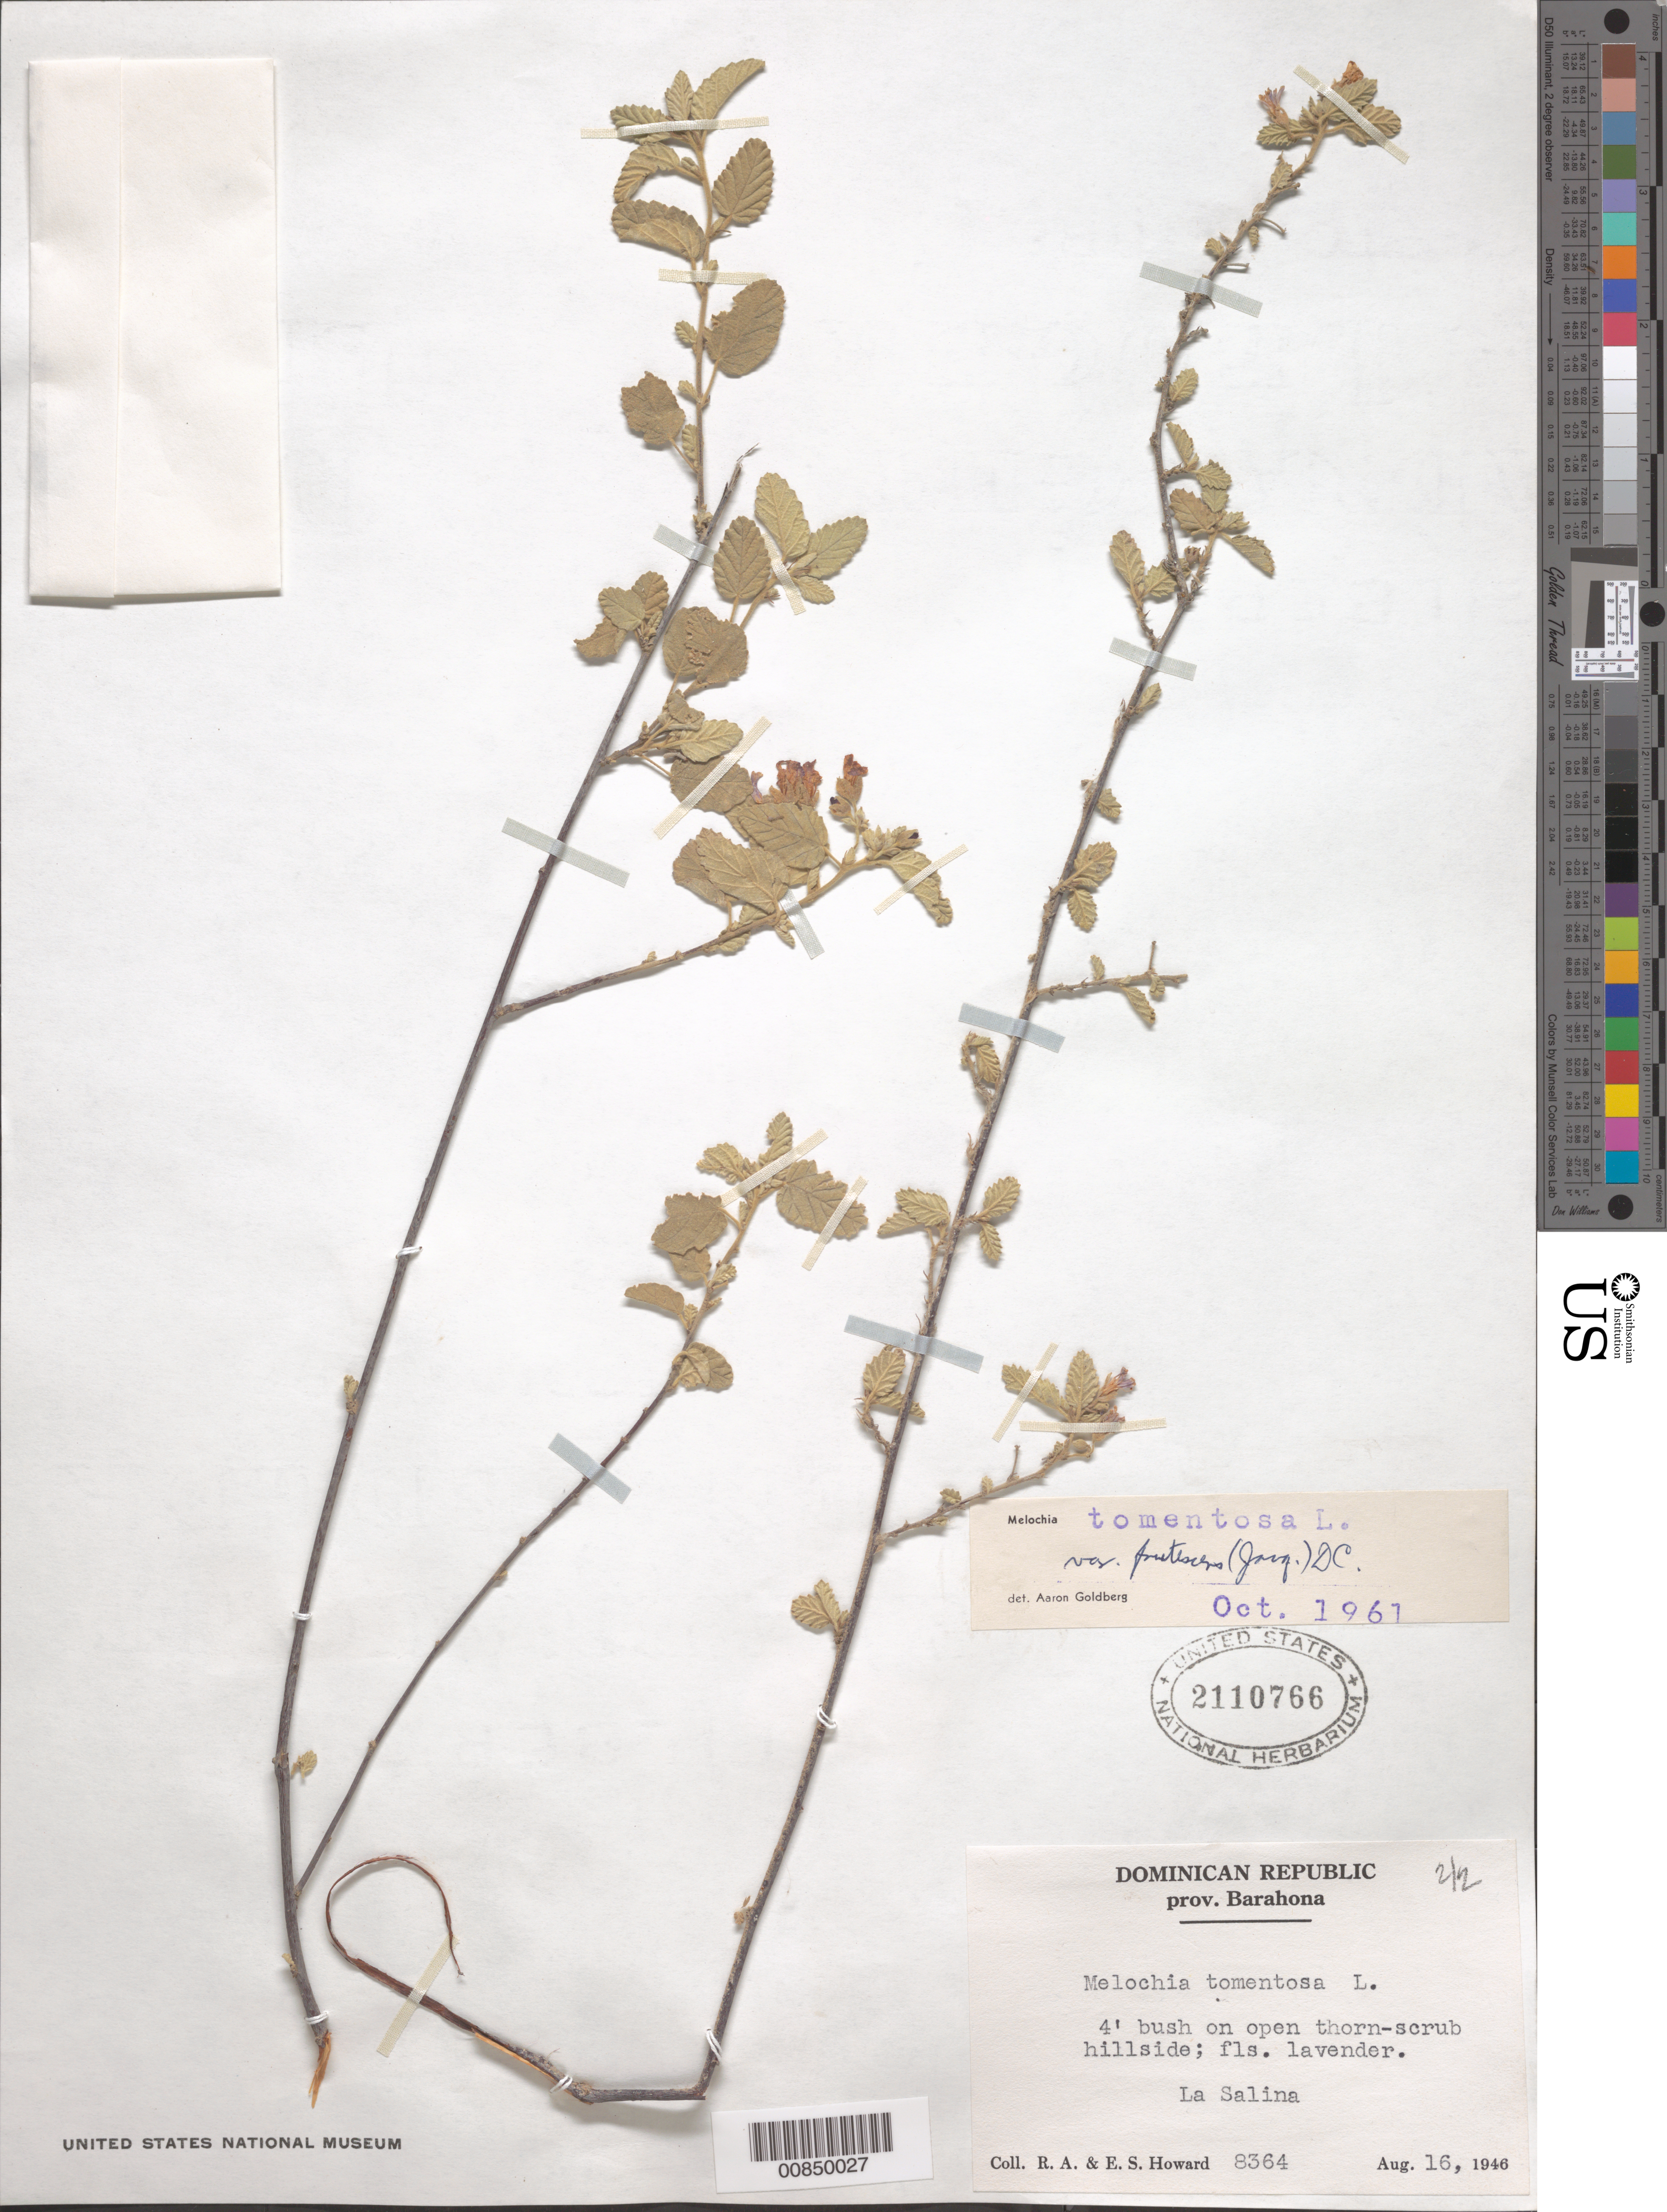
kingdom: Plantae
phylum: Tracheophyta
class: Magnoliopsida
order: Malvales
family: Malvaceae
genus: Melochia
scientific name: Melochia tomentosa var. frutescens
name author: DC.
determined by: Goldberg, Aaron, (US), NMNH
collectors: R. A. Howard & E. S. Howard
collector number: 8364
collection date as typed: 16 Aug 1946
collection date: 1946-08-16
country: Dominican Republic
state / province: Barahona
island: Hispaniola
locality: La Salina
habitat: On open thorn-scrub hillside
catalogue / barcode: US 2110766